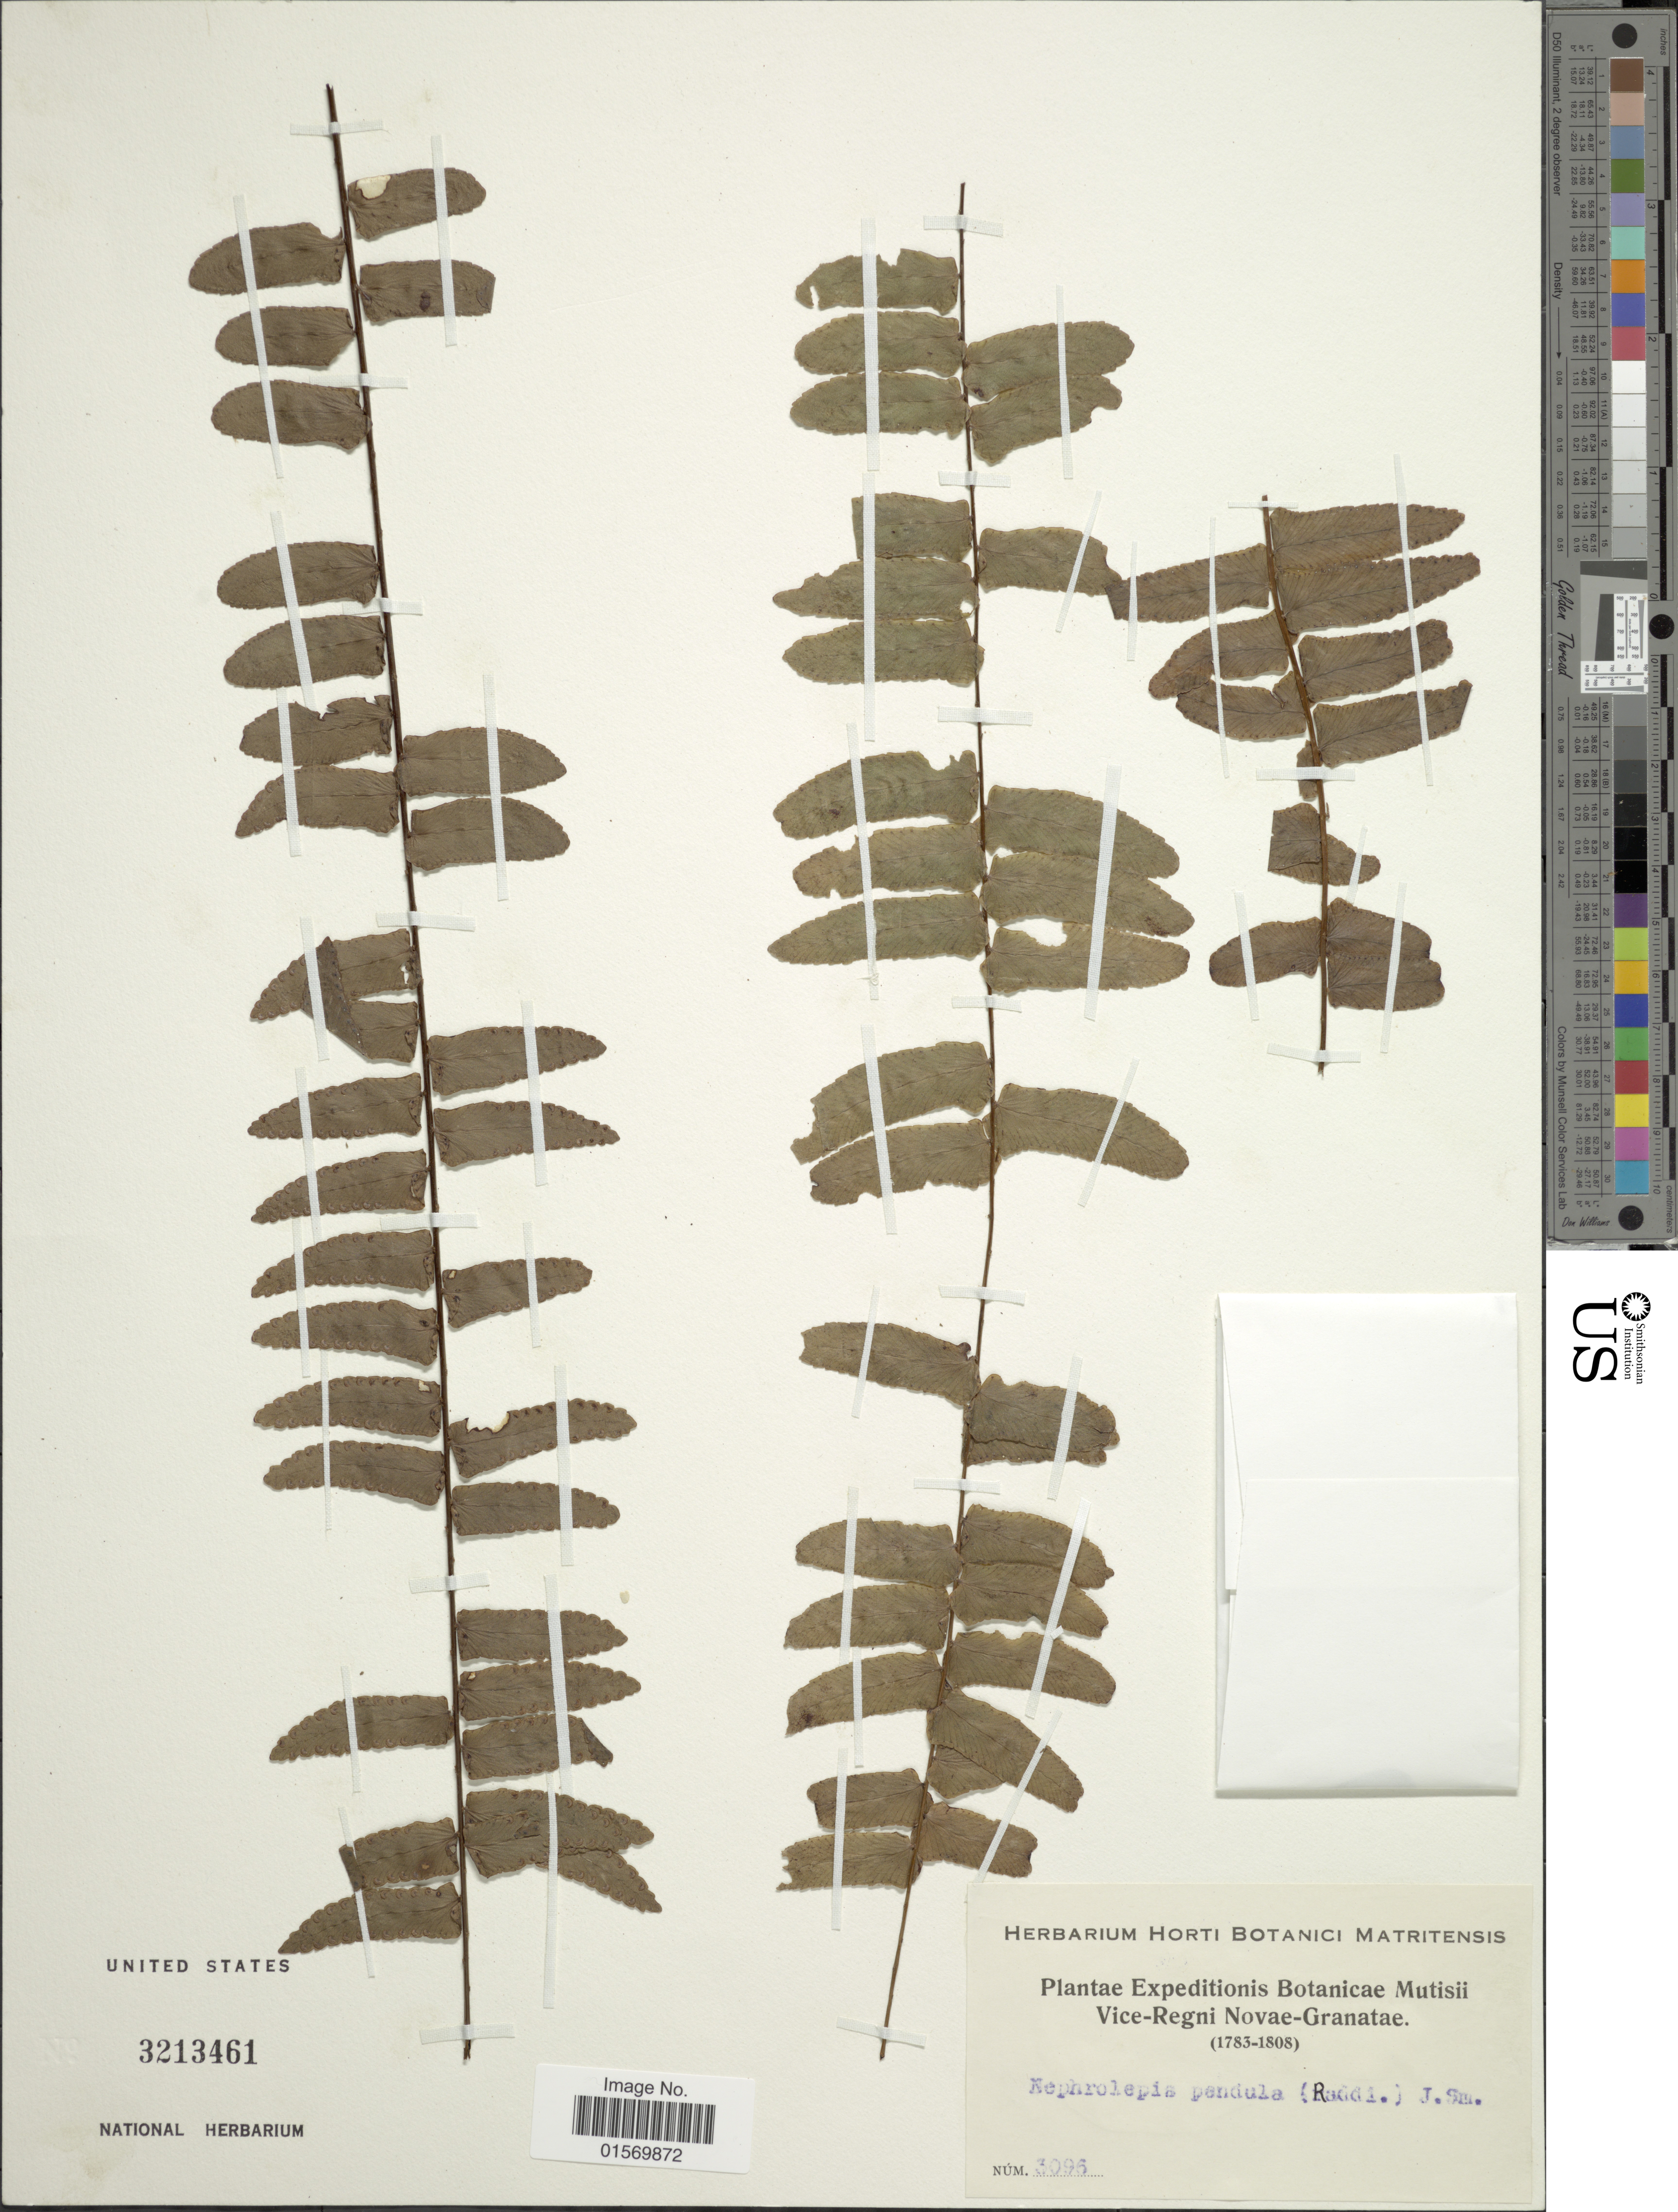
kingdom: Plantae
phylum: Tracheophyta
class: Polypodiopsida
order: Polypodiales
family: Nephrolepidaceae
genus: Nephrolepis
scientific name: Nephrolepis pendula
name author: (Raddi) J. Sm.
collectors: Herbarium Horti Botanici Matritensis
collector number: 3096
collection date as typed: Transcribed d/m/y: //1738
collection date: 1808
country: Colombia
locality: Novae-Granatae.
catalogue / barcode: US 3213461